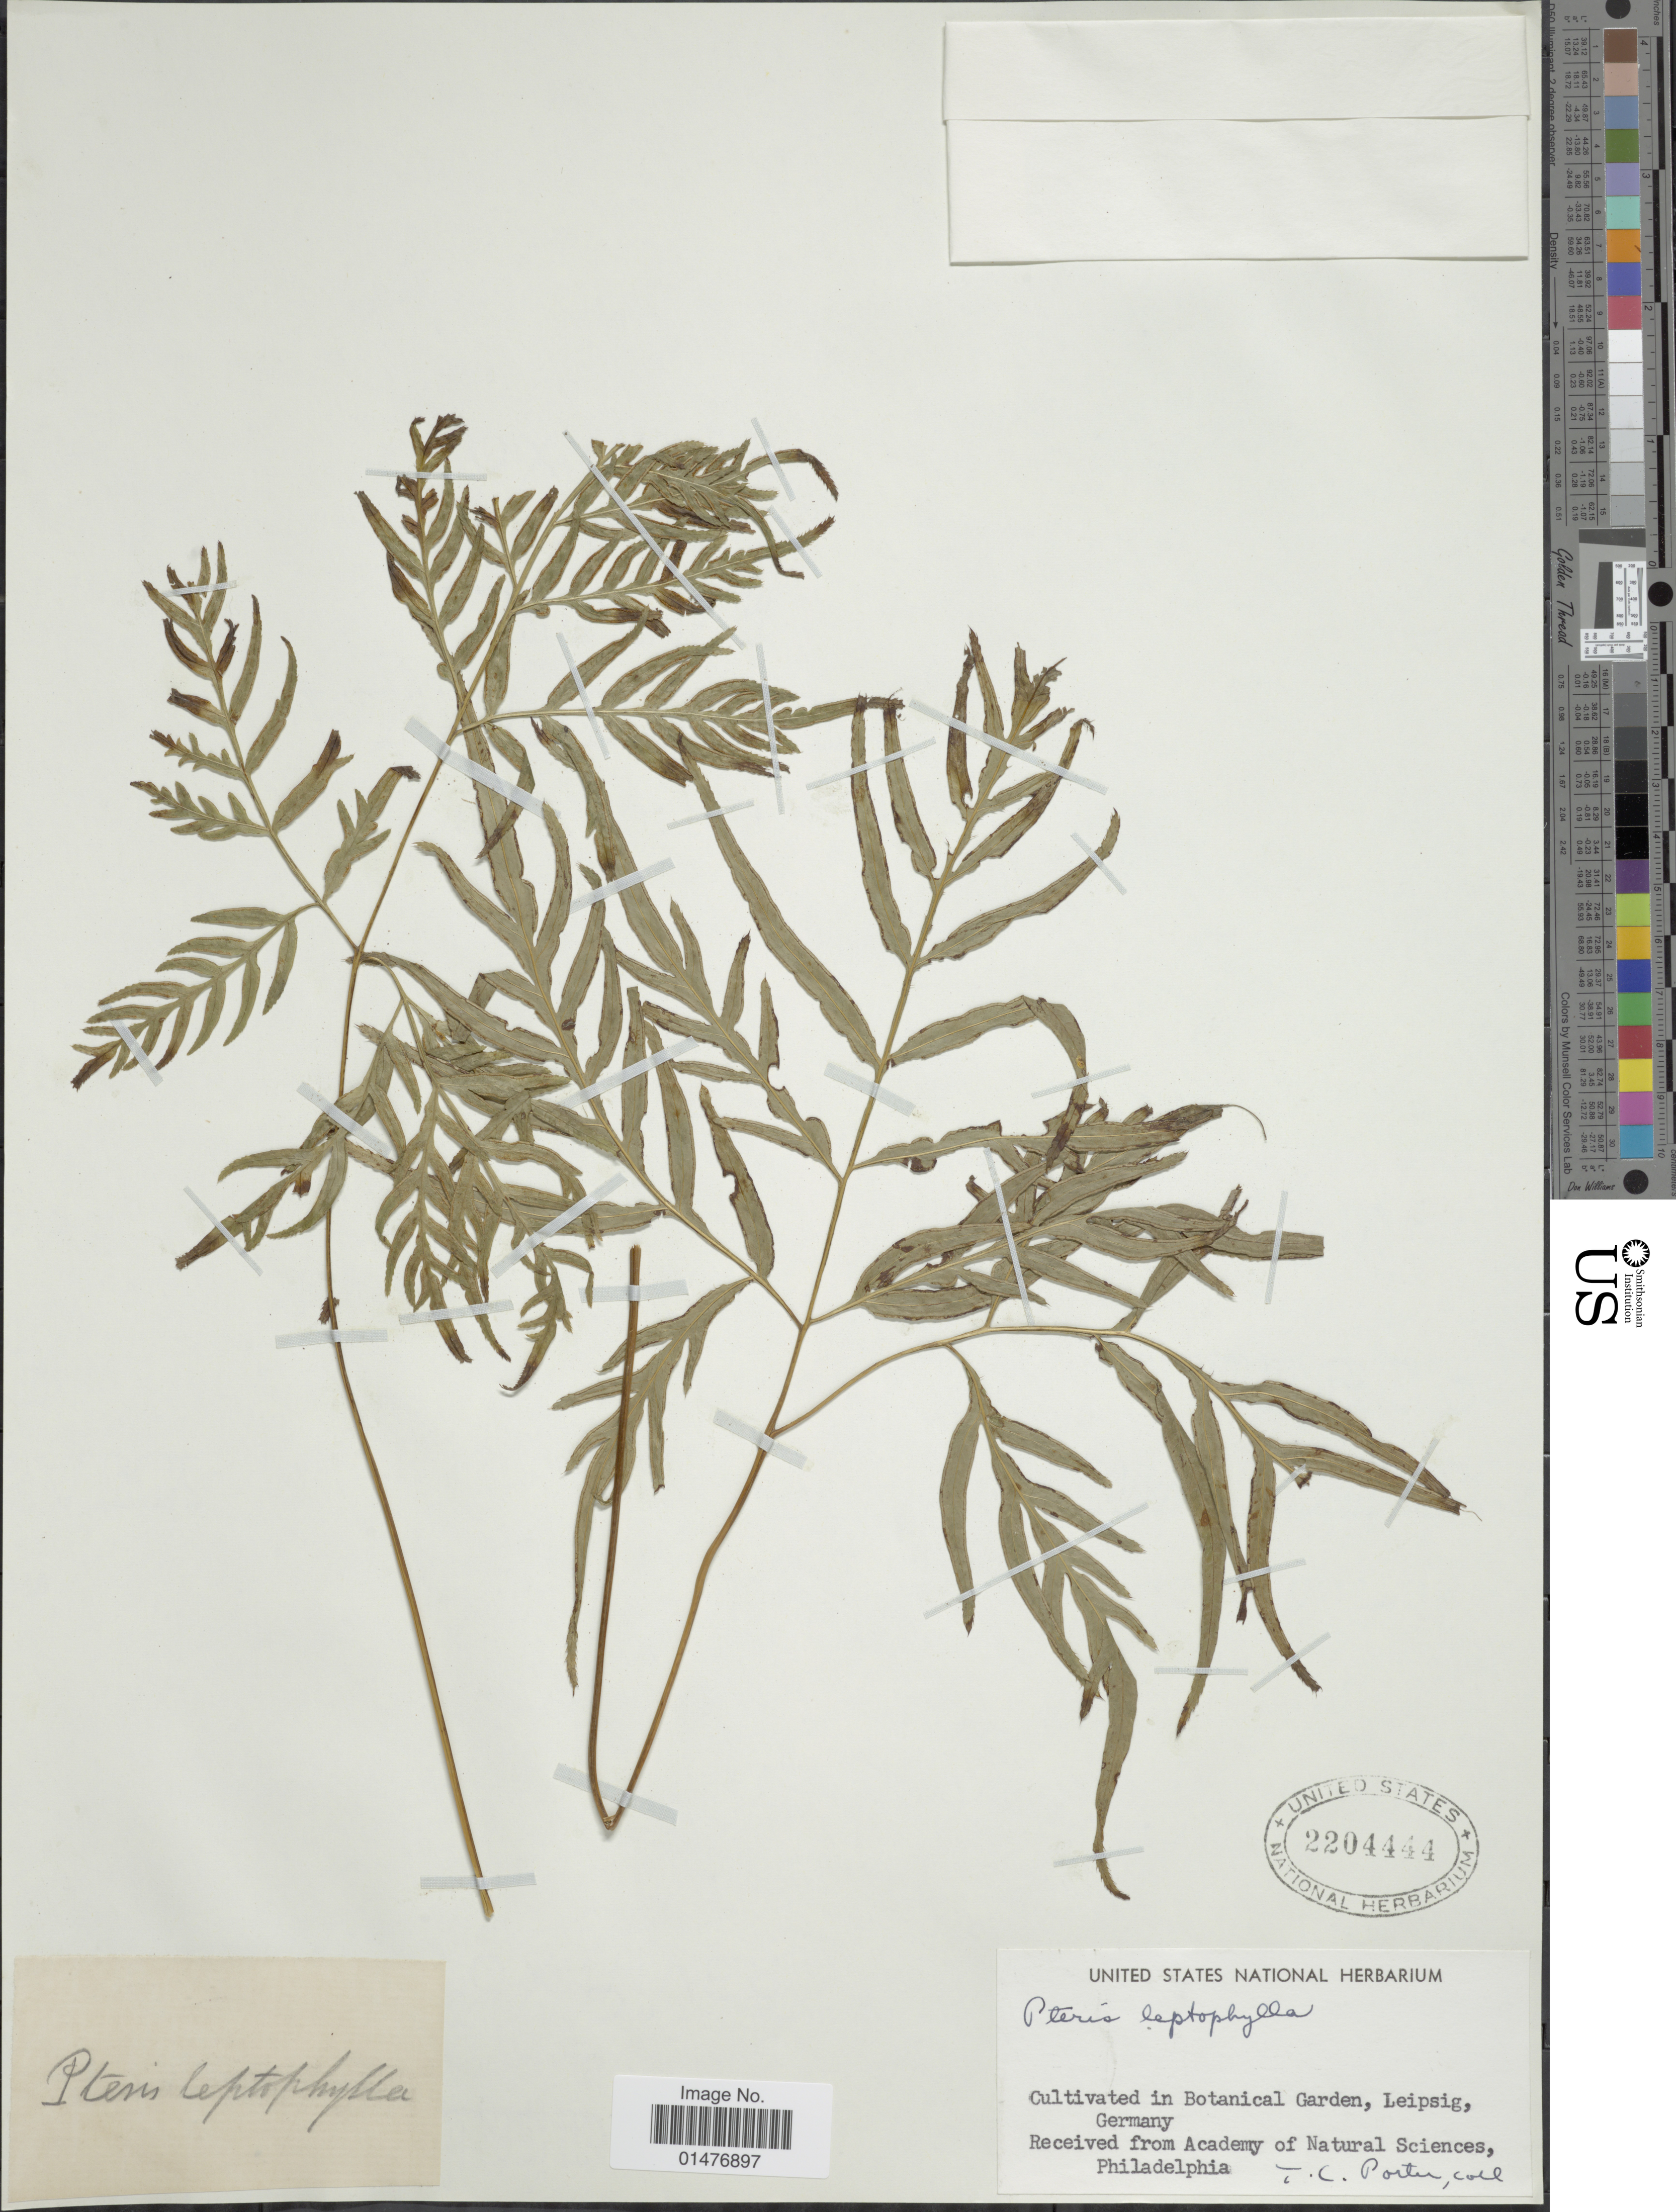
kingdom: Plantae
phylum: Tracheophyta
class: Polypodiopsida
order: Polypodiales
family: Pteridaceae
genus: Pteris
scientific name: Pteris leptophylla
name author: Sw.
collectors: T. C. Porter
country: Germany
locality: In Botanical Garden, Leipsig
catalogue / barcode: US 2204444